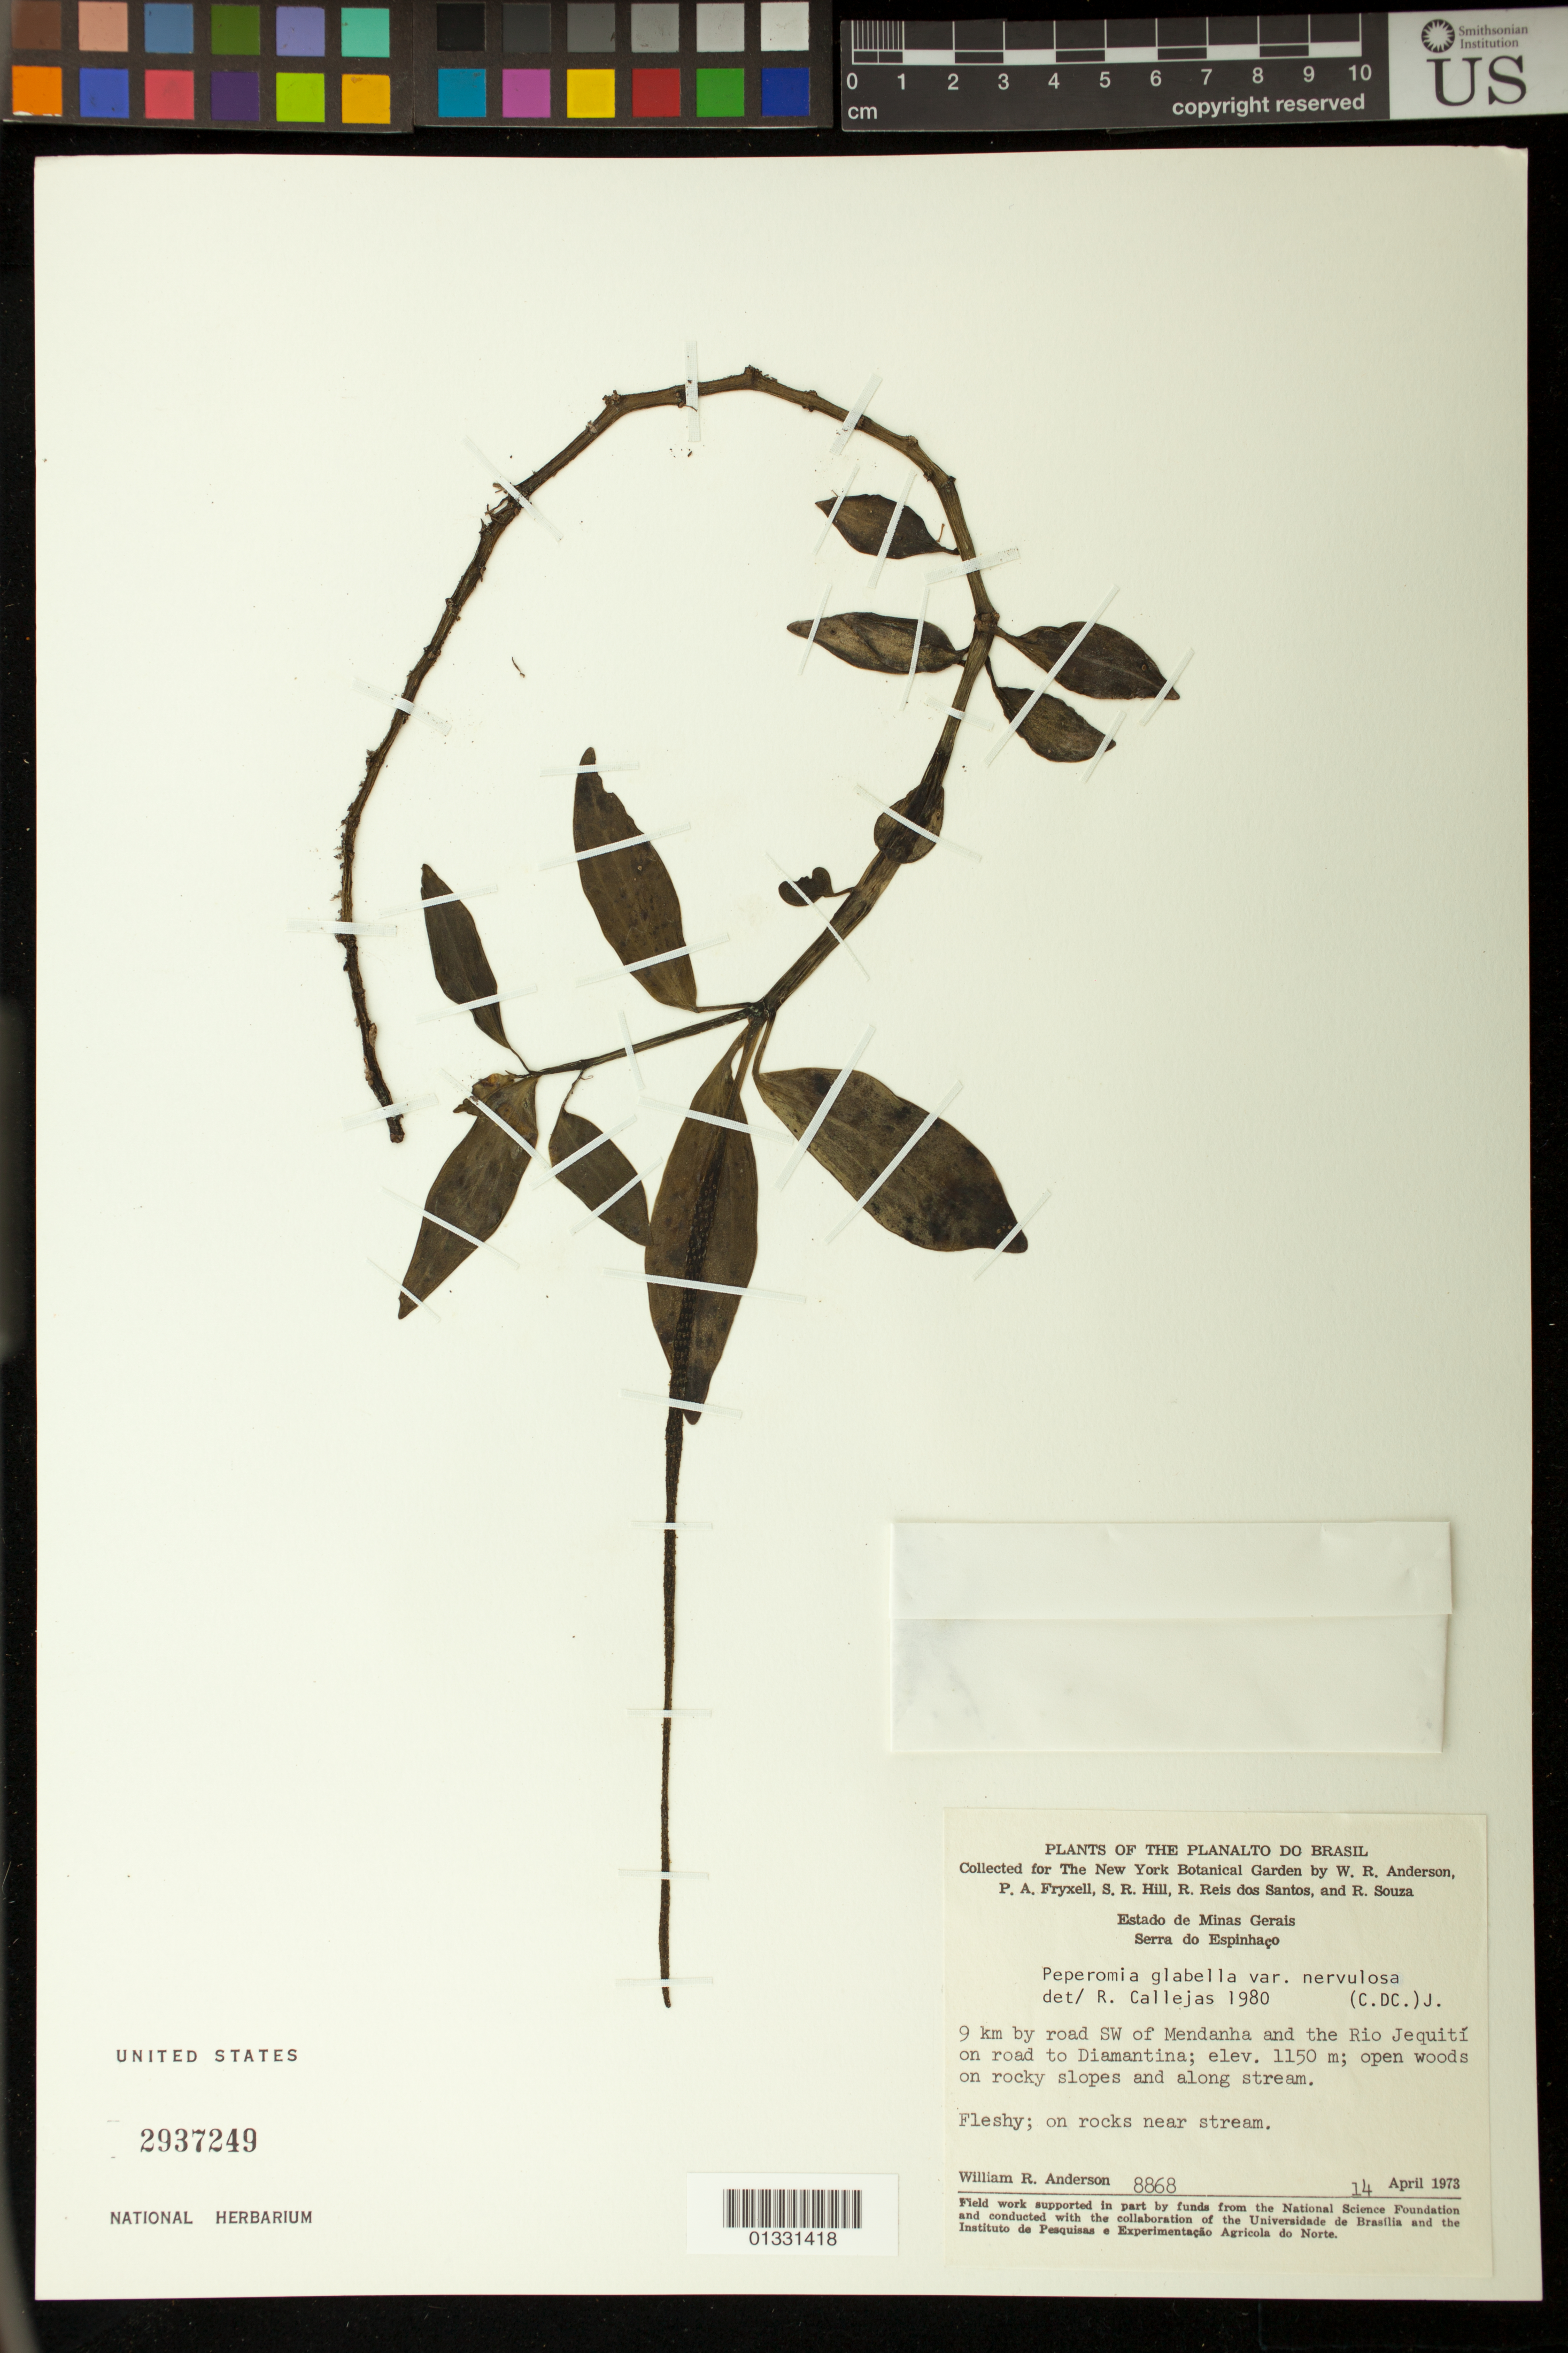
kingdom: Plantae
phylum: Tracheophyta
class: Magnoliopsida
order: Piperales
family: Piperaceae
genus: Peperomia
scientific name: Peperomia glabella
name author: (Sw.) A. Dietr.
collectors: W. Anderson, P. A. Fryxell, S. R. Hill & S. R. Hill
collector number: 8868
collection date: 1973-04-14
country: Brazil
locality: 9 Km by road SW of Mendanha and the Rio Jequití on road to Diamantina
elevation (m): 1150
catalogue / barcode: US 2937249